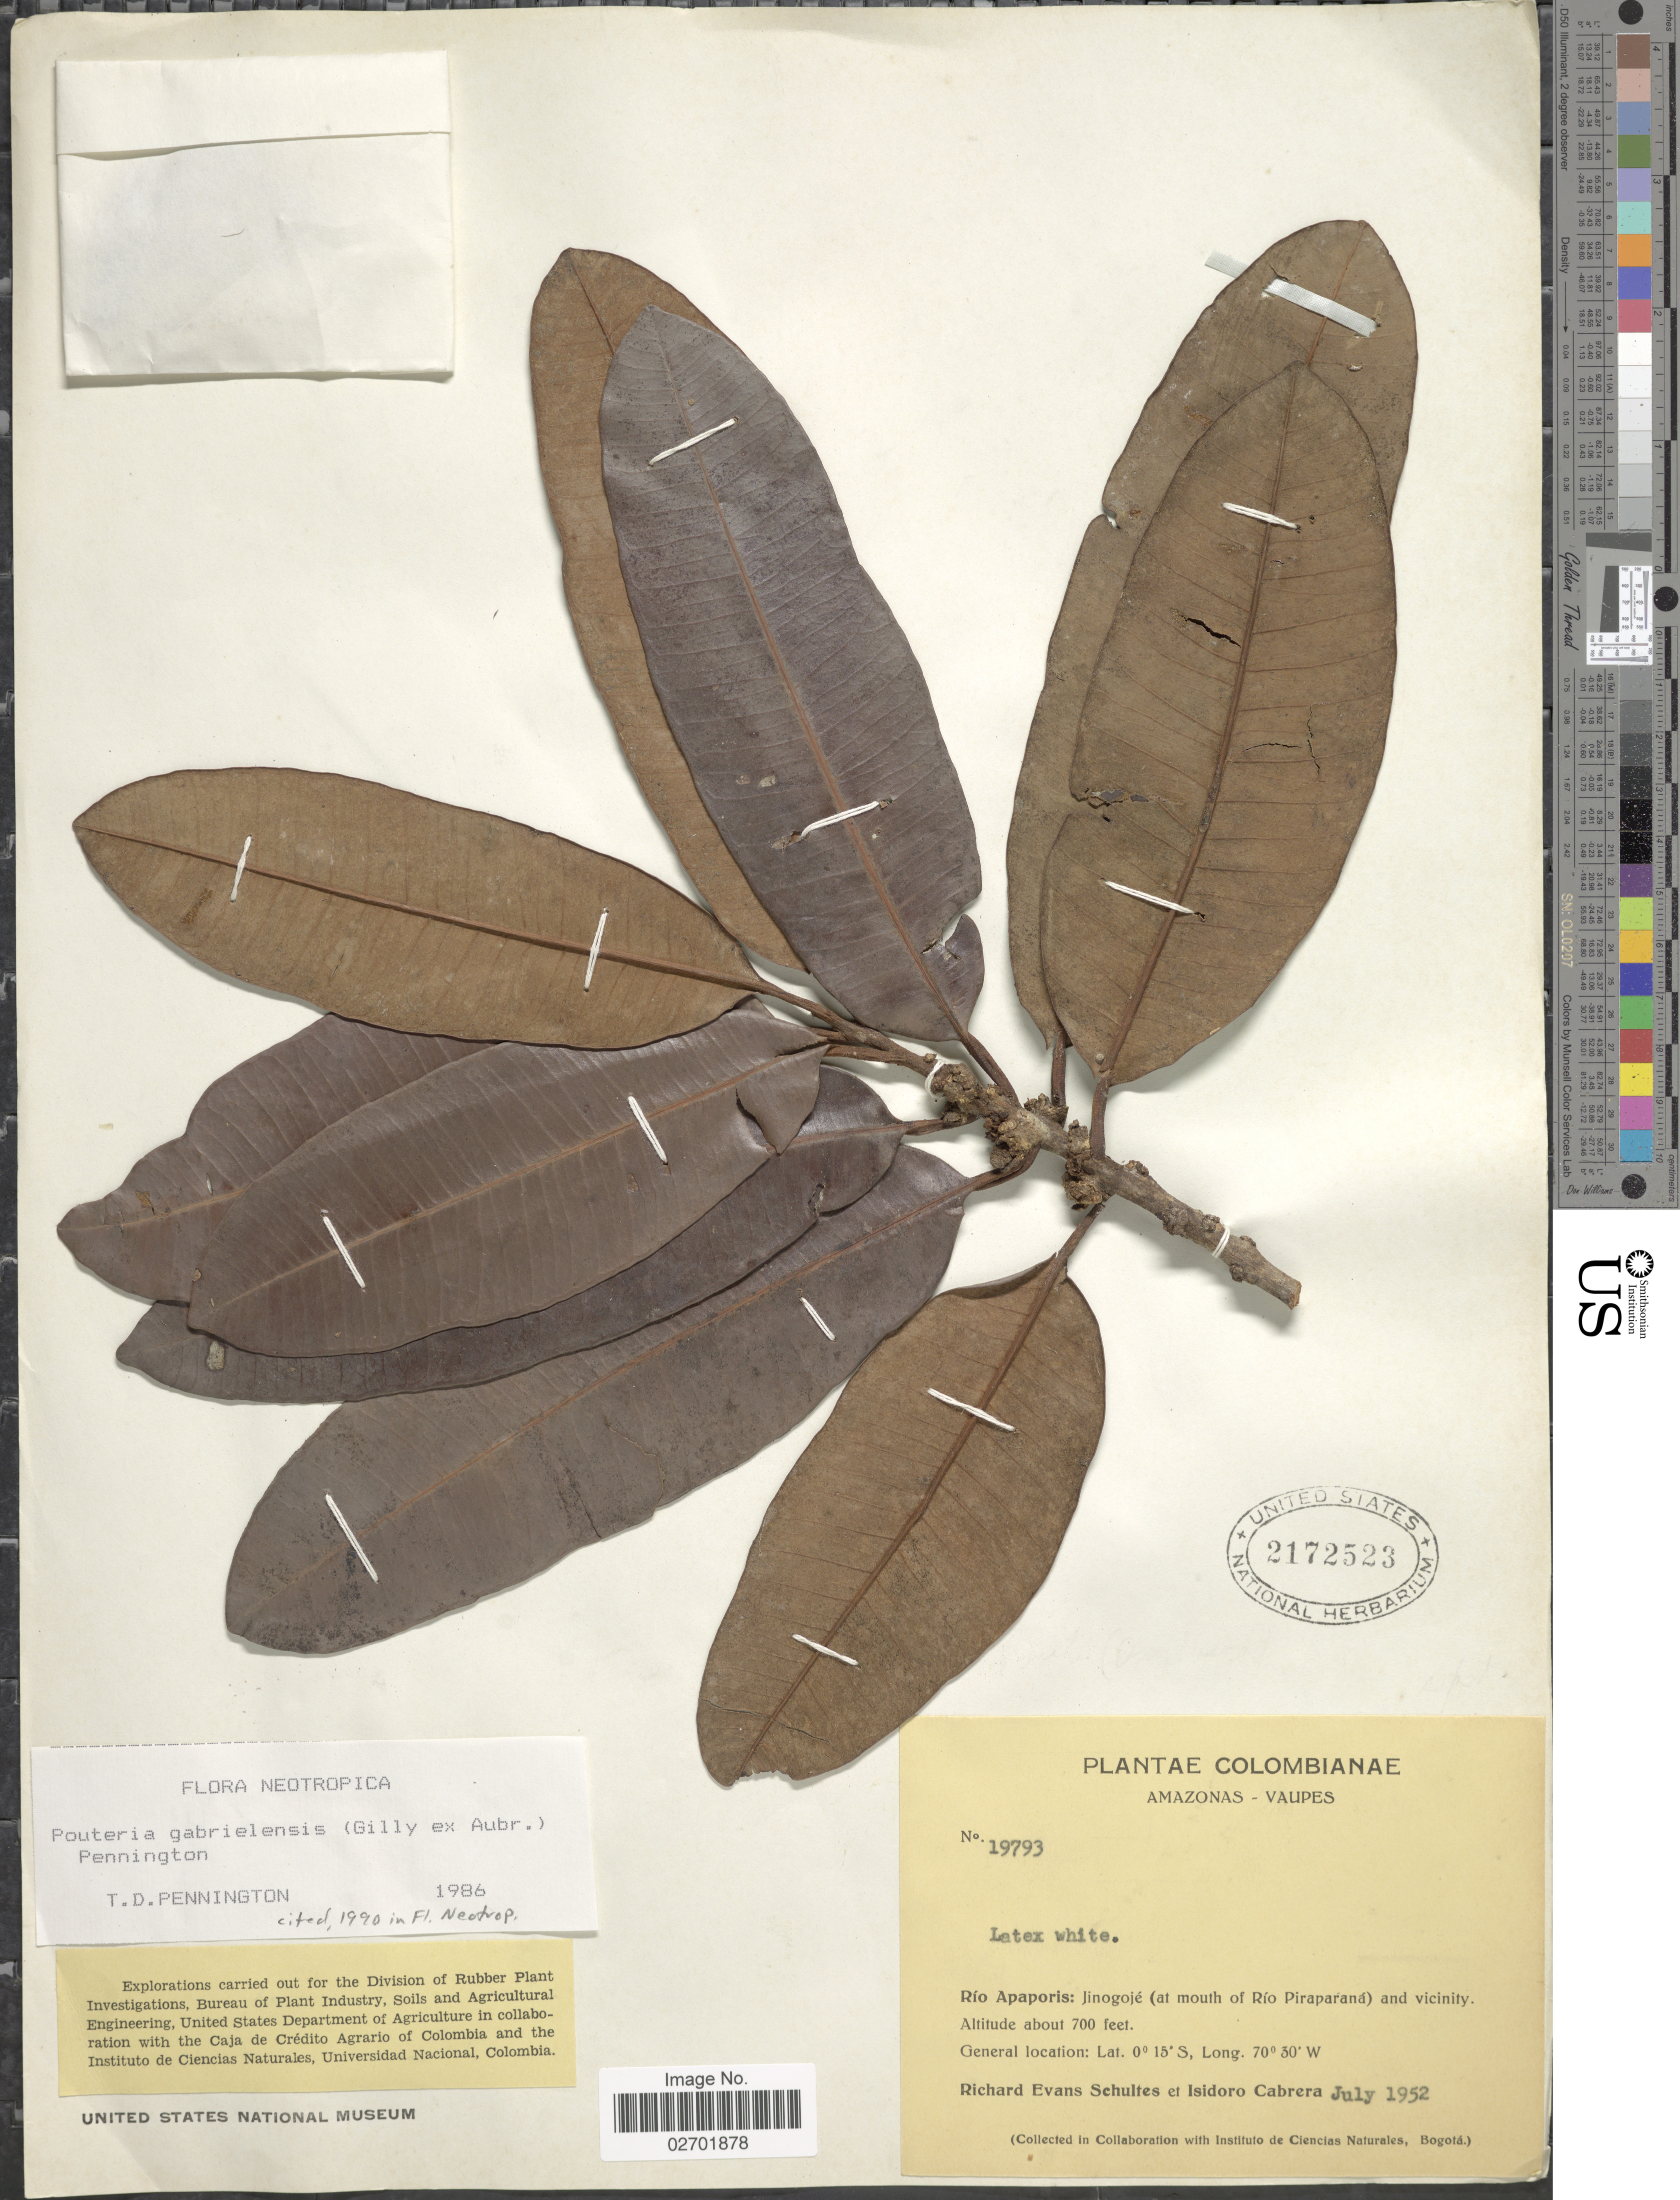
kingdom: Plantae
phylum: Tracheophyta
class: Magnoliopsida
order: Ericales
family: Sapotaceae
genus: Pouteria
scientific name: Pouteria gabrielensis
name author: (Gilly ex Aubrév.) T.D. Penn.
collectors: R. E. Schultes & I. Cabrera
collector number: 19793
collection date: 1952-07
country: Colombia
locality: Amazonas - Vaupes, Rio Apaporis: Jinogoje (at mouth of Rio Piraparana) and Vicinity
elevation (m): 213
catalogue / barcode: US 2172523